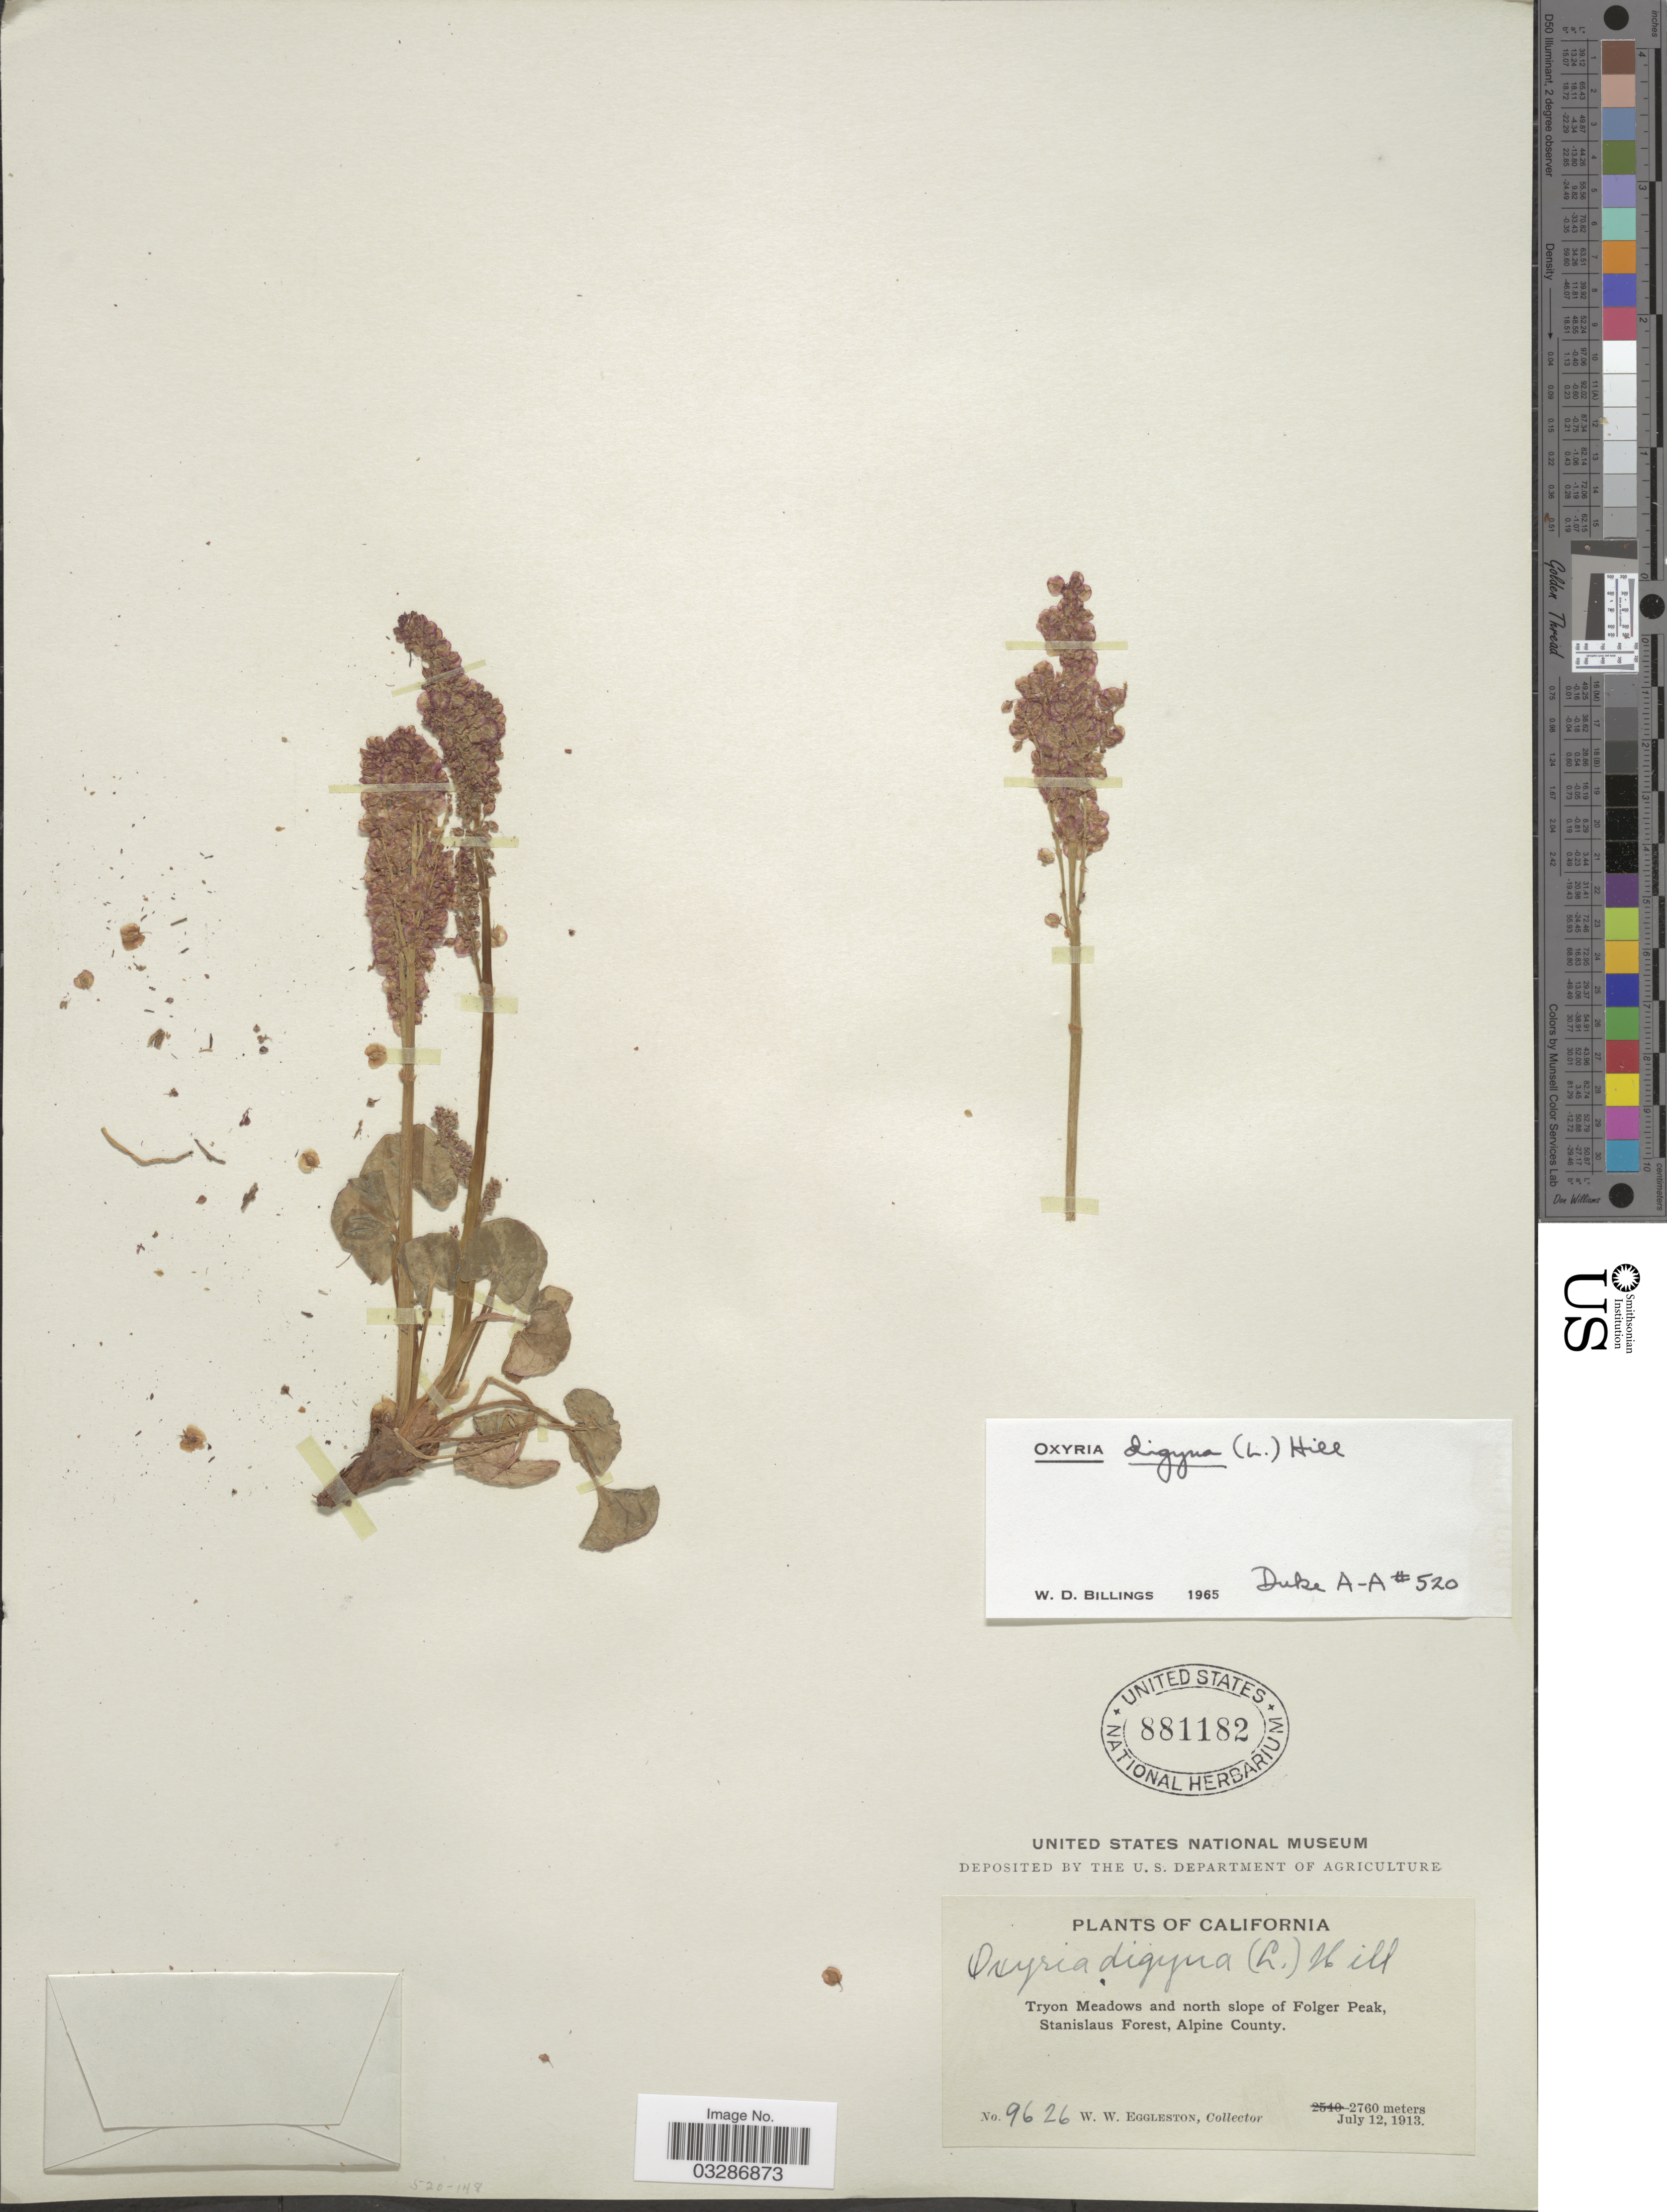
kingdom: Plantae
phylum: Tracheophyta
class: Magnoliopsida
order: Caryophyllales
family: Polygonaceae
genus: Oxyria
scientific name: Oxyria digyna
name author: (L.) Hill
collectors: W. W. Eggleston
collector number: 9626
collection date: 1913-07-12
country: United States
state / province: California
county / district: Alpine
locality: Tryon Meadows and north slope of Folger Peak, Stanislaus Forest, Alpine County.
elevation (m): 2760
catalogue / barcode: US 881182